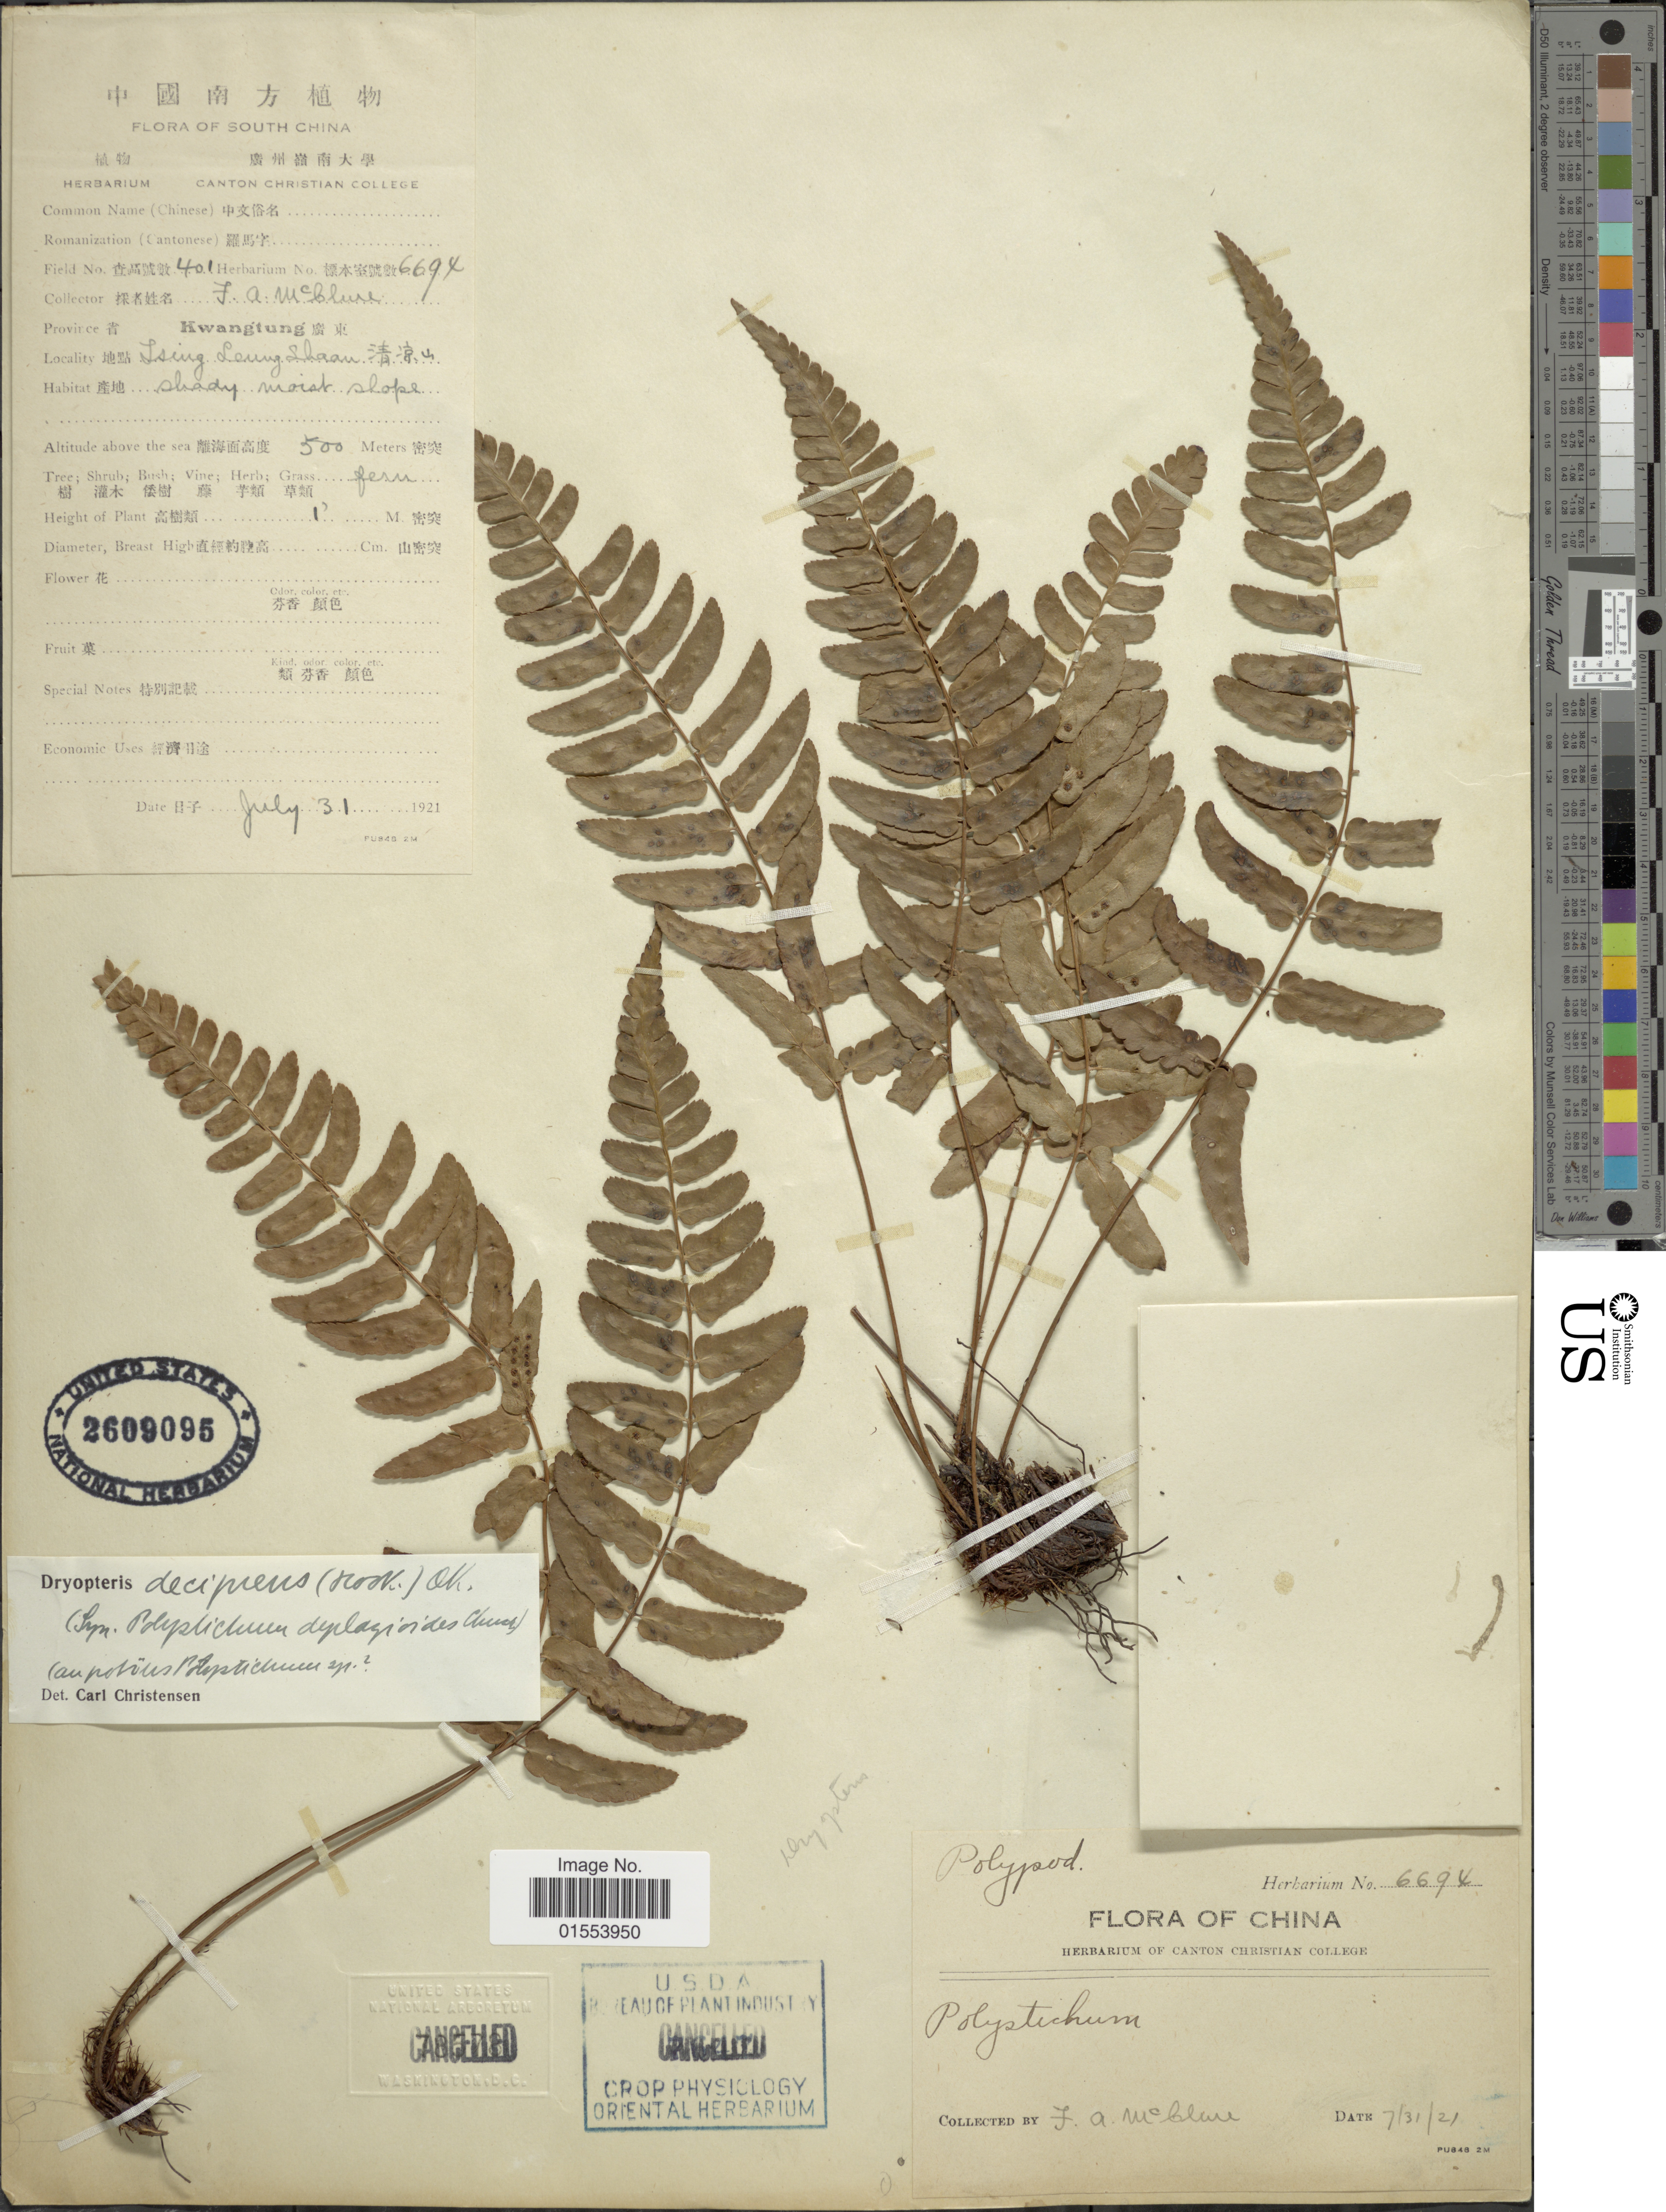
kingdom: Plantae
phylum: Tracheophyta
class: Polypodiopsida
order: Polypodiales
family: Dryopteridaceae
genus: Dryopteris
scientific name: Dryopteris decipiens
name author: (Hook.) Kuntze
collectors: F. A. McClure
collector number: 6694/401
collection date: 1921-07-31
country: China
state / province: Guangdong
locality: Province Kwangtung. Ising Leung Shaan X. [interpreted]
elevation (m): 500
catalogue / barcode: US 2609095